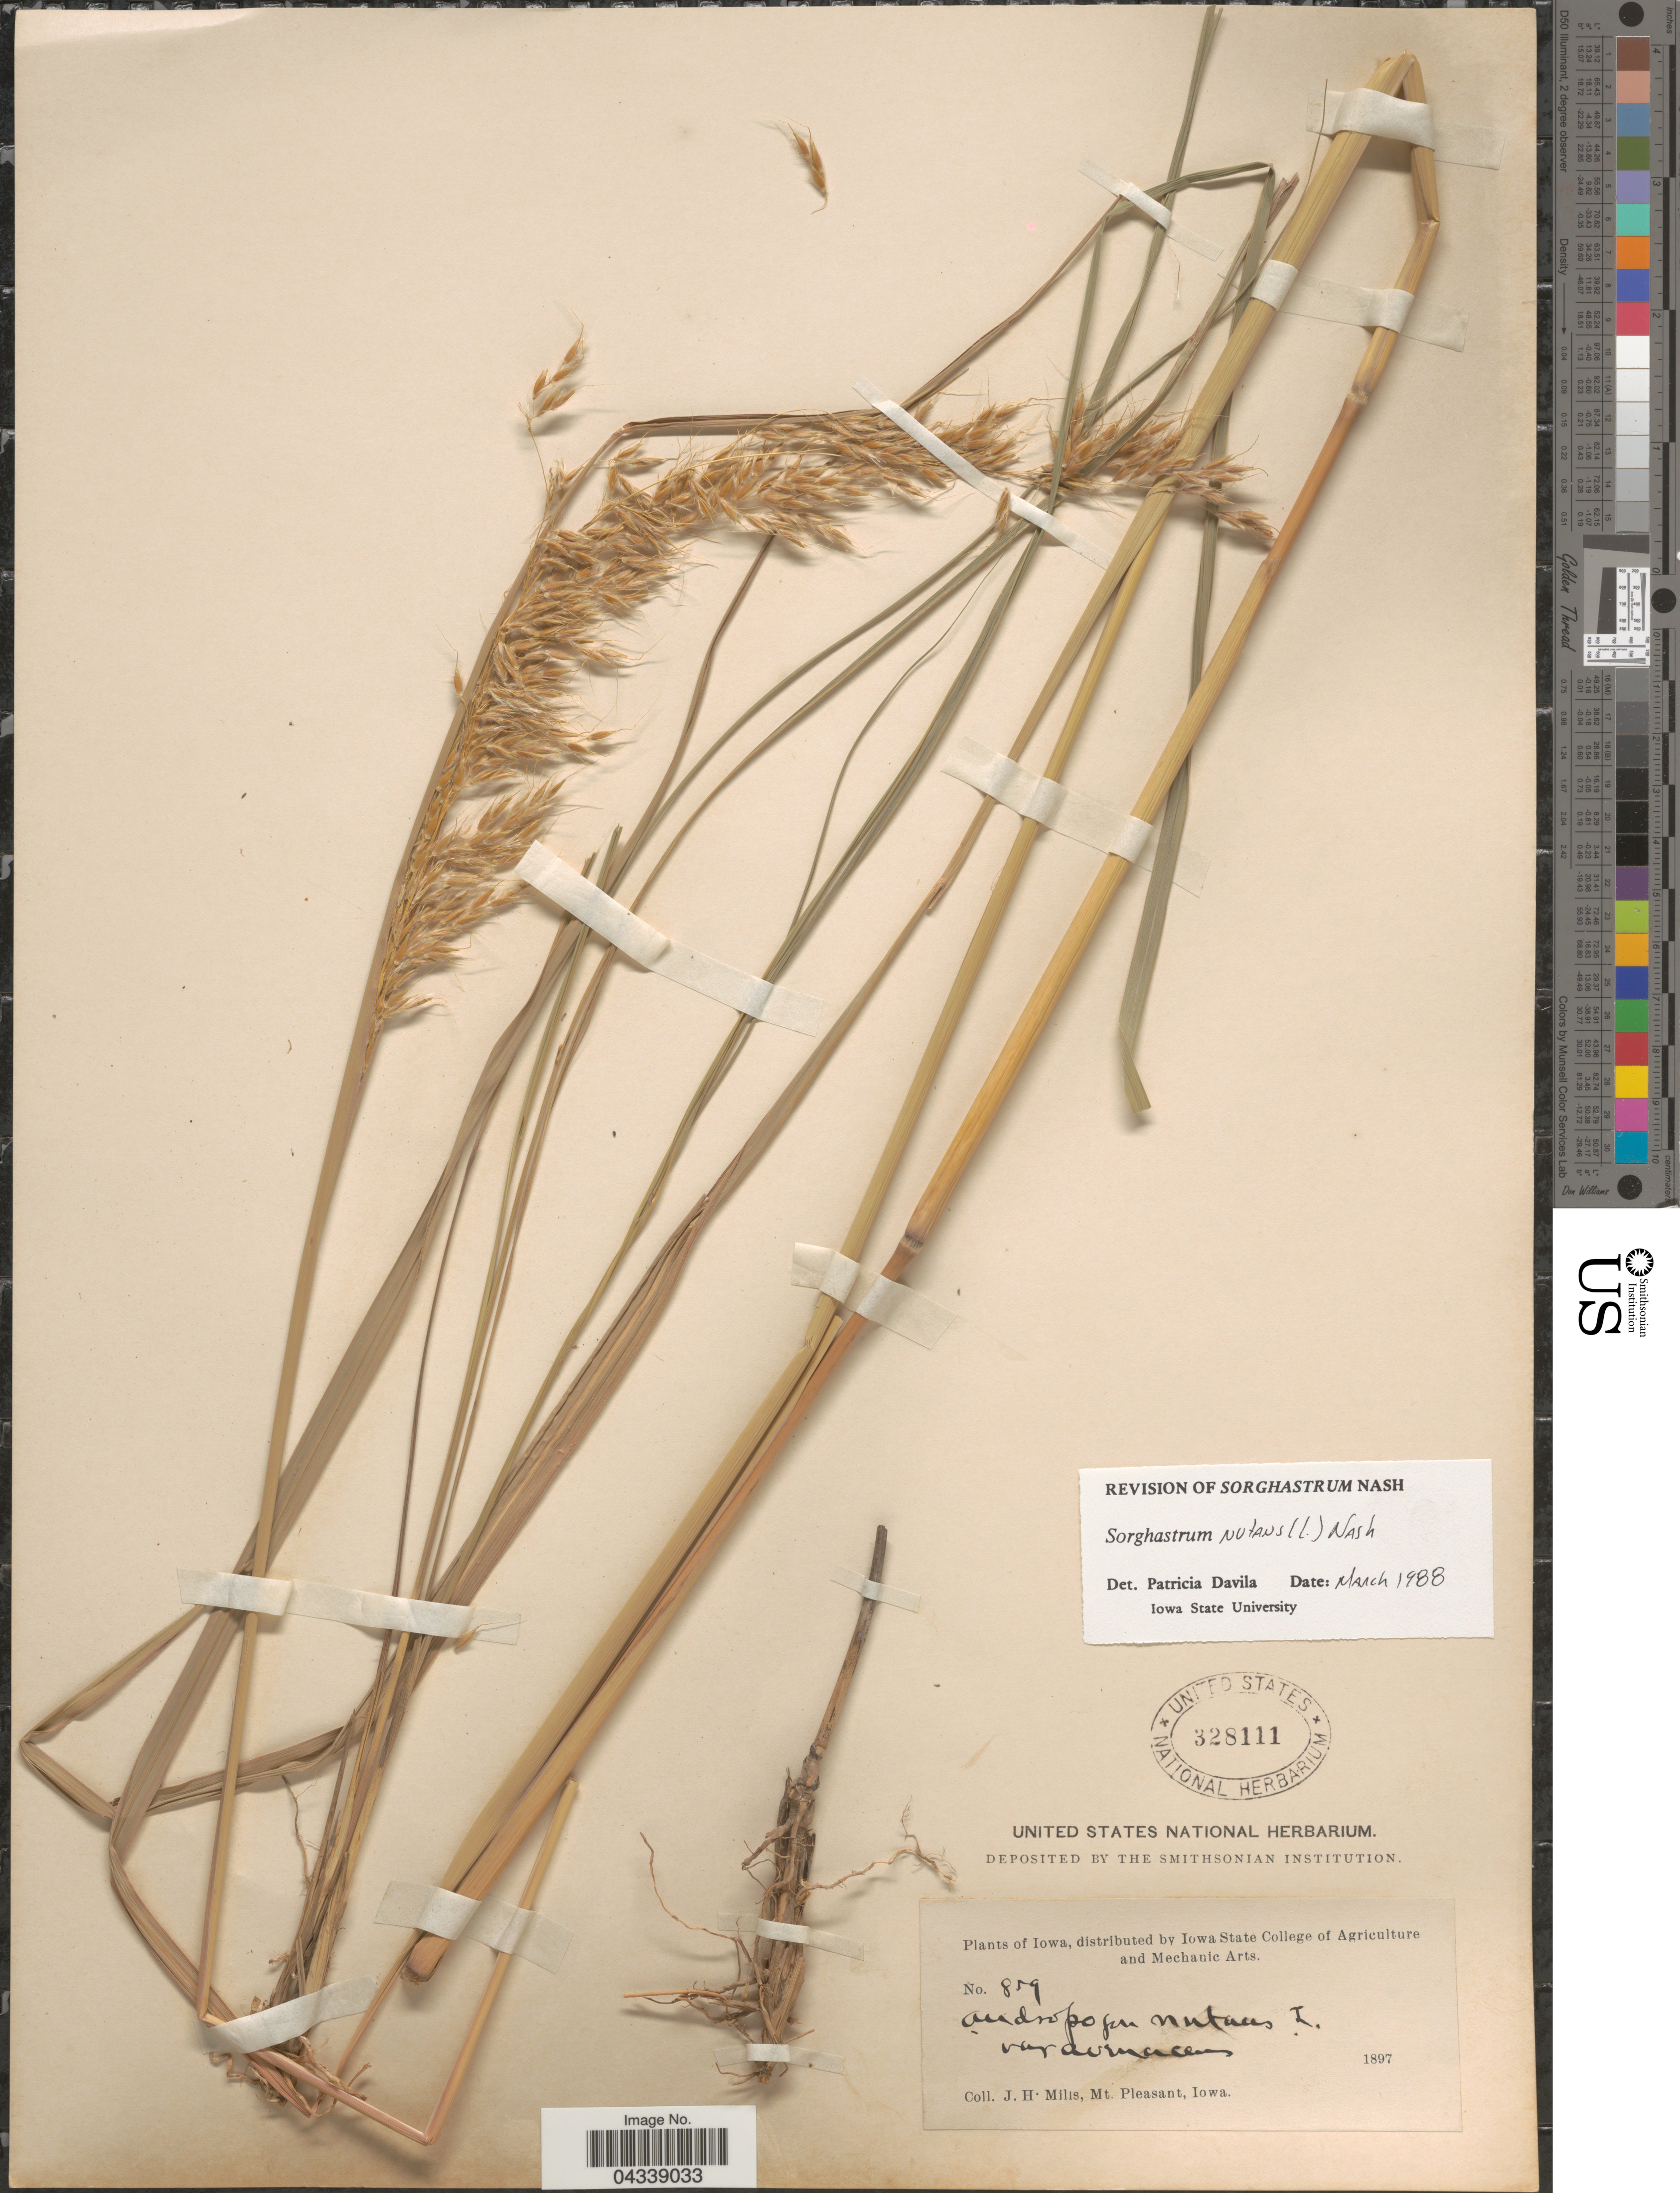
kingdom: Plantae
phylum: Tracheophyta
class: Liliopsida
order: Poales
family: Poaceae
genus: Sorghastrum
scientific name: Sorghastrum nutans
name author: (L.) Nash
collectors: J. Mills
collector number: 859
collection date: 1897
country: United States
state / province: Iowa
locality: Mt. Pleasant.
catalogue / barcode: US 328111